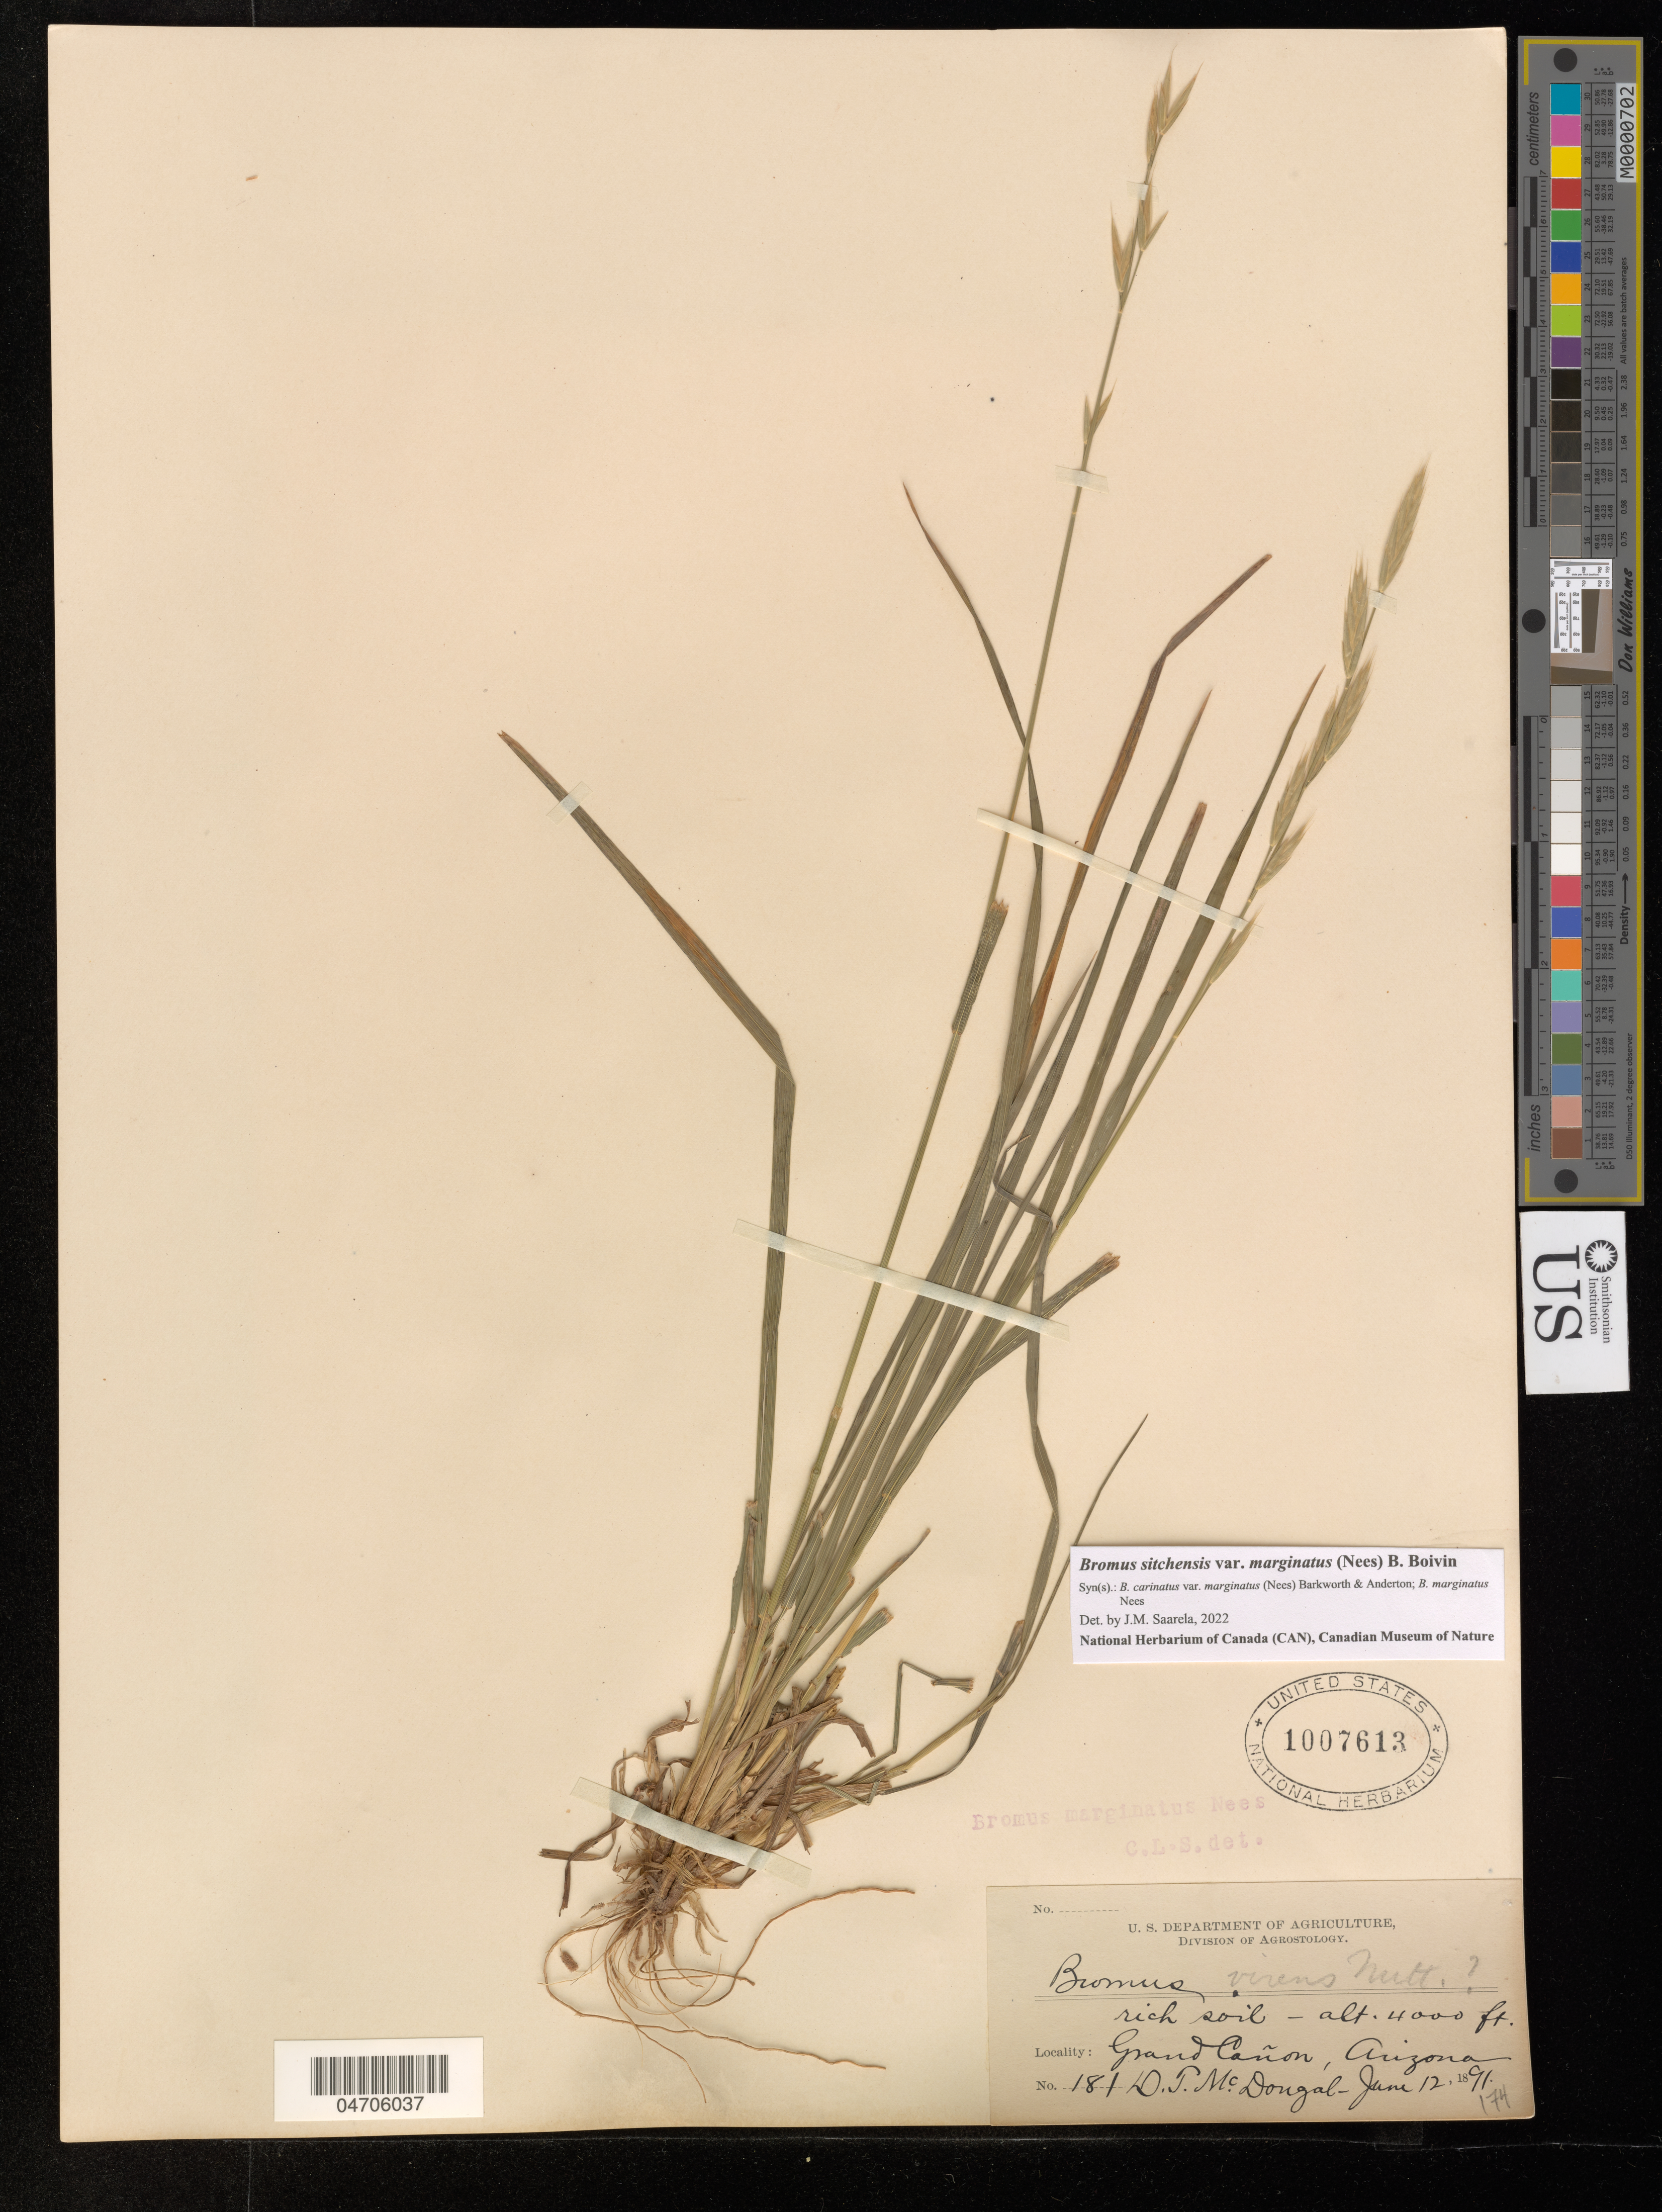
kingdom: Plantae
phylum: Tracheophyta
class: Liliopsida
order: Poales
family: Poaceae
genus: Bromus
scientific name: Bromus sitchensis var. marginatus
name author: (Nees) B. Boivin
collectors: D. McDougal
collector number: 181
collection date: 1891-06-12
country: United States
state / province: Arizona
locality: Grand Cañon.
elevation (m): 1219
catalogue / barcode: US 1007613